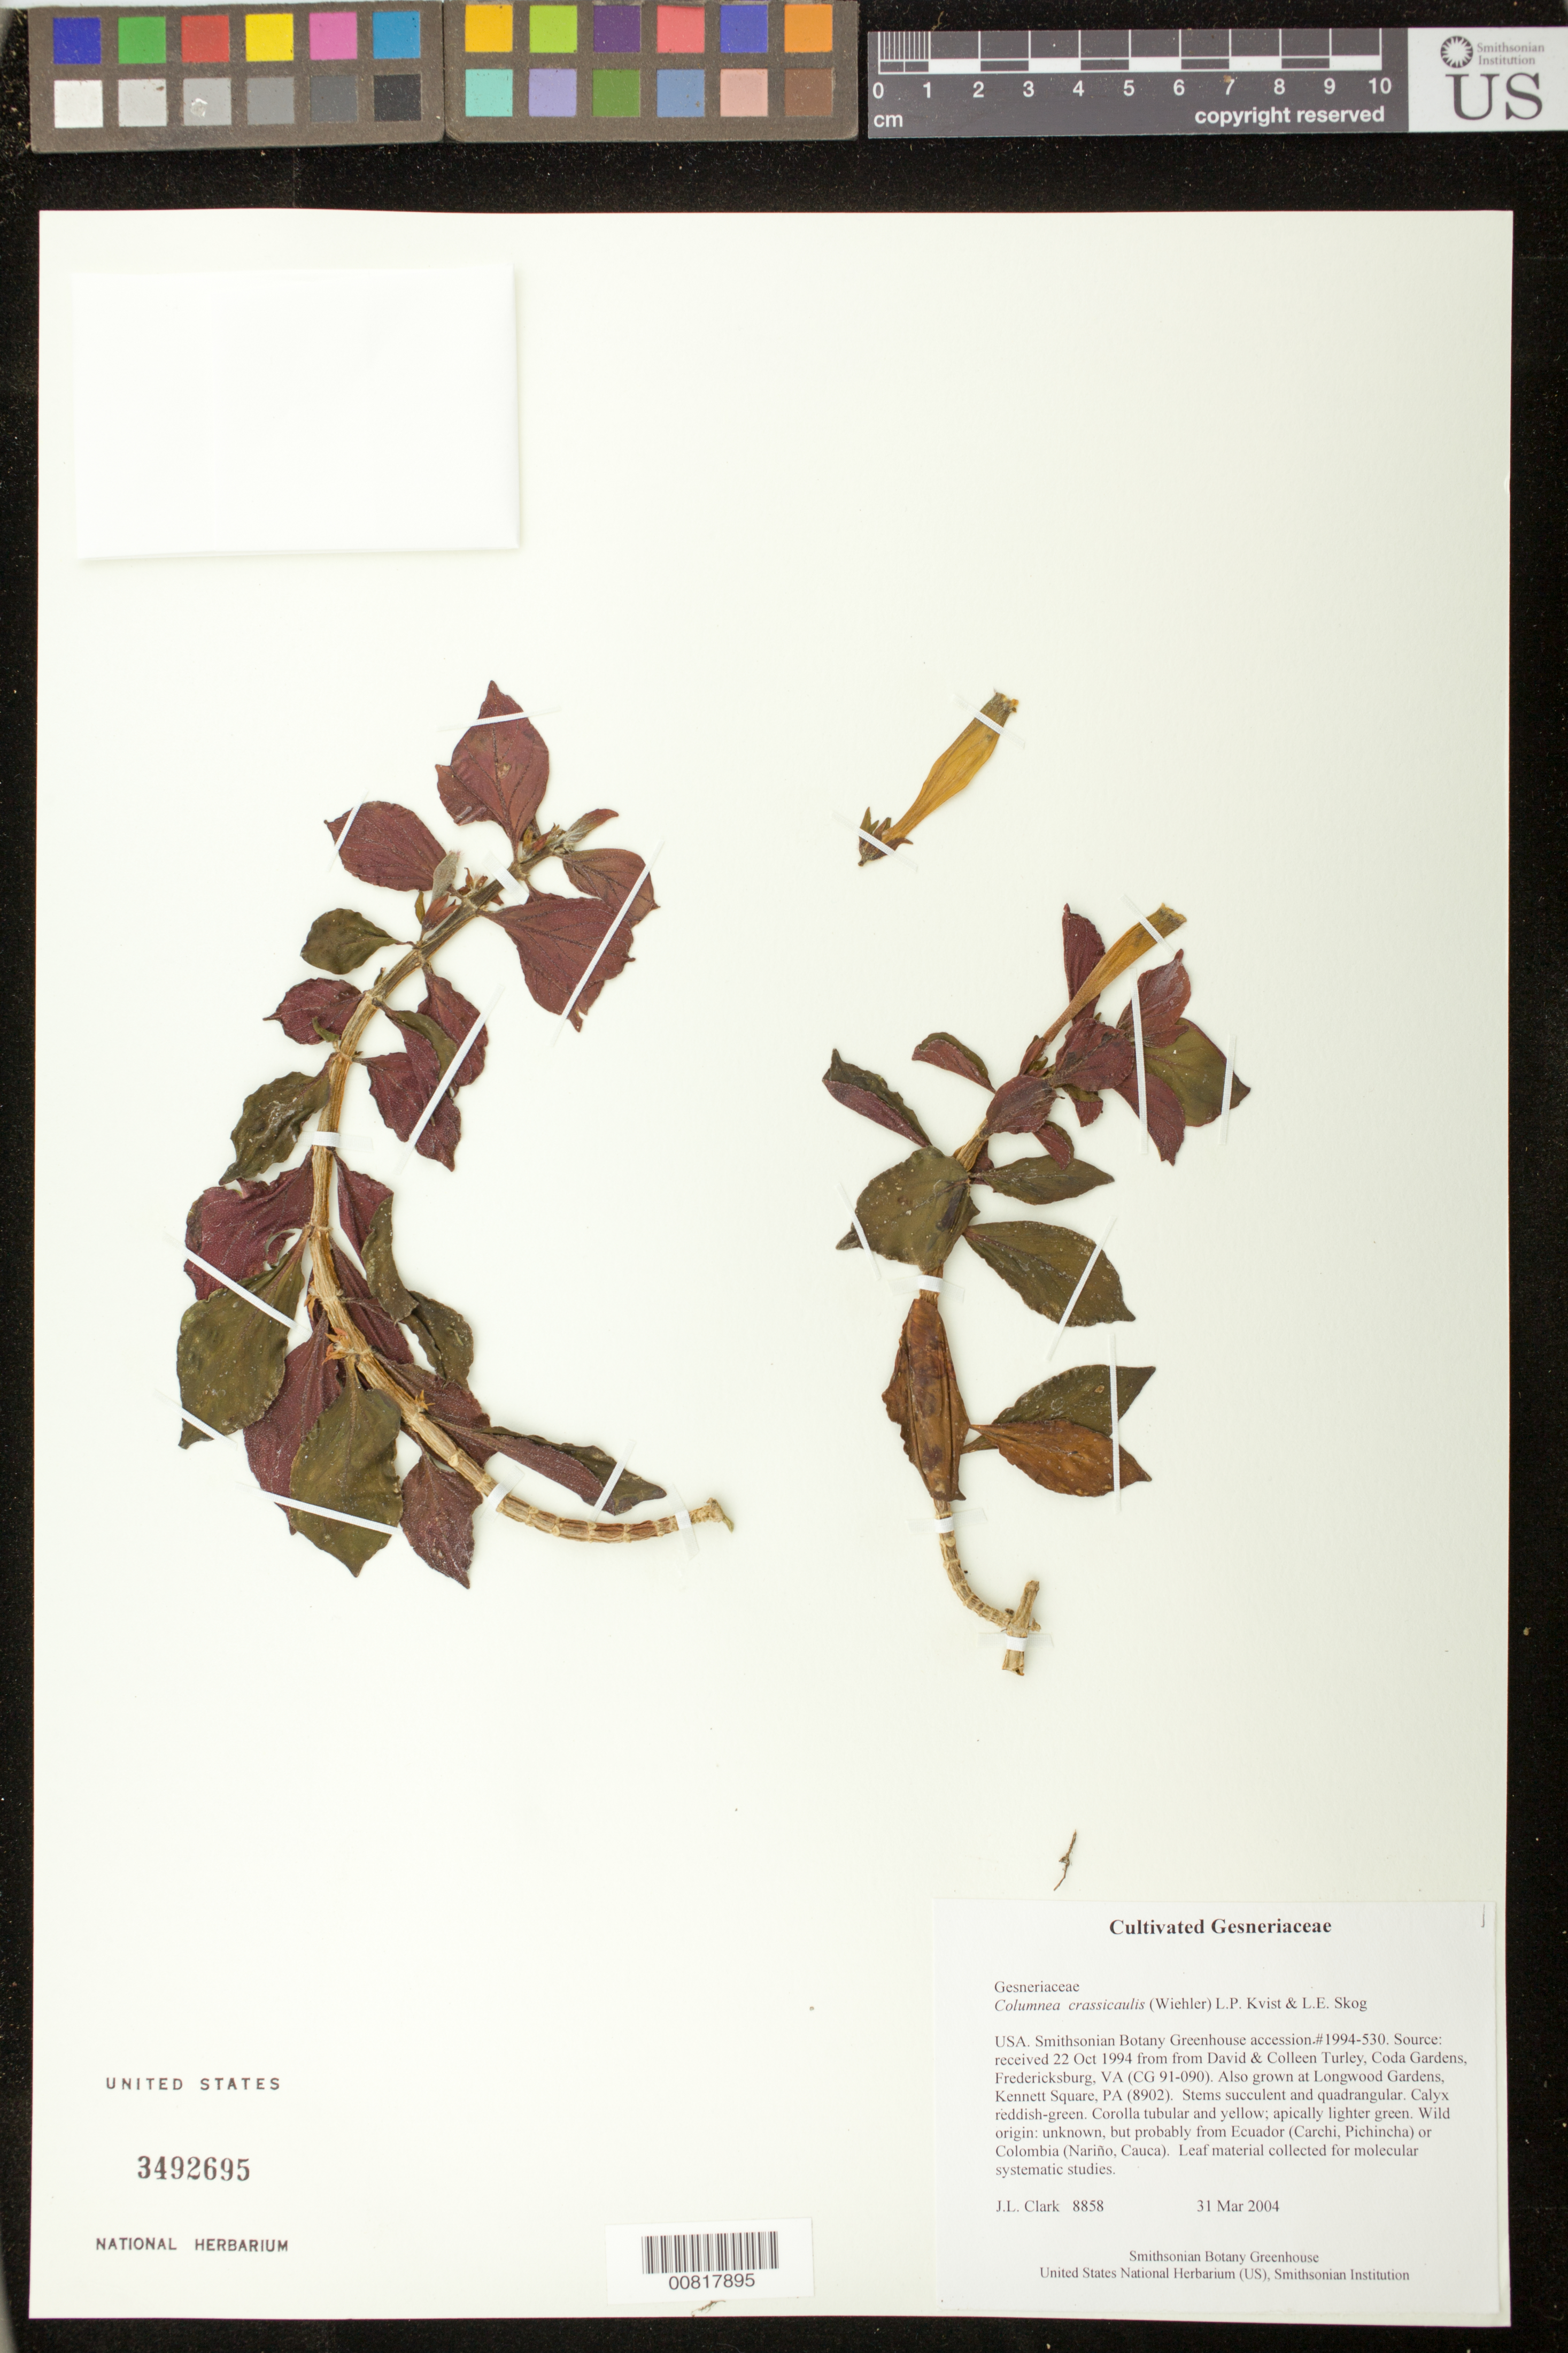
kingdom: Plantae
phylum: Tracheophyta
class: Magnoliopsida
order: Lamiales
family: Gesneriaceae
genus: Columnea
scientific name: Columnea crassicaulis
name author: (Wiehler) L.P. Kvist & L.E. Skog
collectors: J. L. Clark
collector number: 8858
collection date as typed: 31 Mar 2004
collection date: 2004-03-31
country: United States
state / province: District of Columbia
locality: Botany Research Greenhouses, Smithsonian Institution, Washington, DC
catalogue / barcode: US 3492695